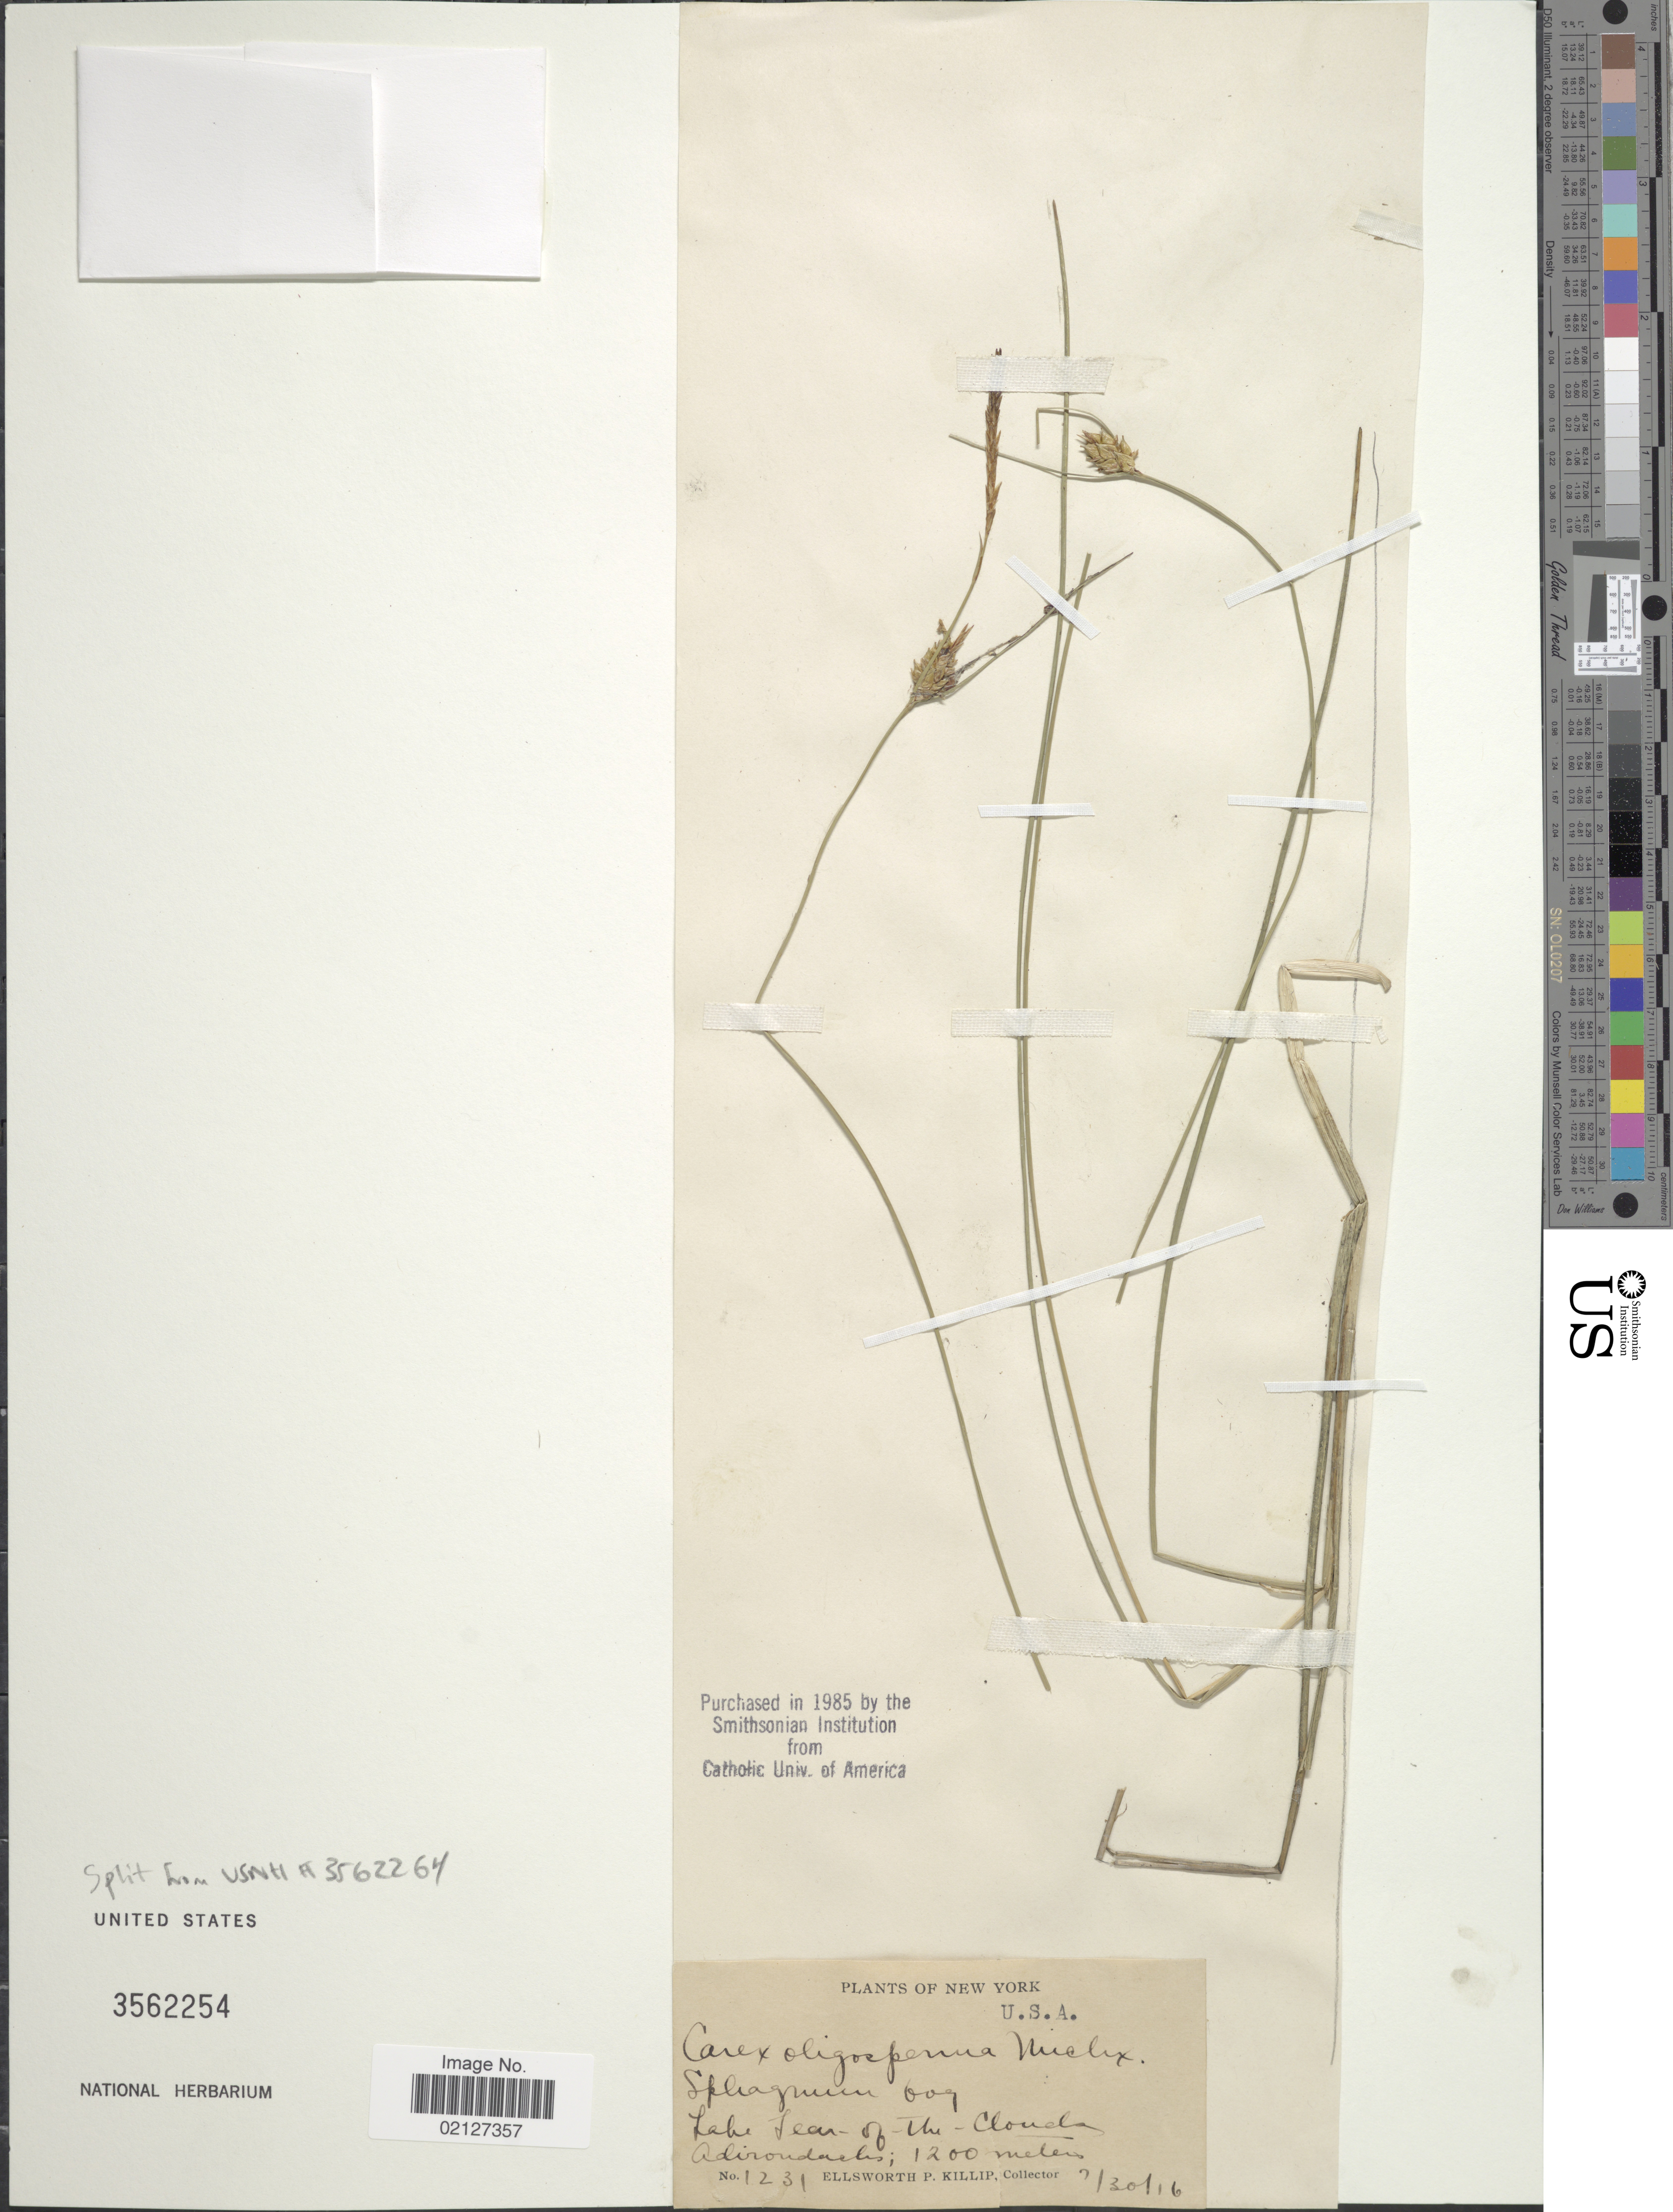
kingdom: Plantae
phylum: Tracheophyta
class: Liliopsida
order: Poales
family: Cyperaceae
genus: Carex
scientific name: Carex oligosperma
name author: Michx.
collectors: E. P. Killip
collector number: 1231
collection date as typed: Transcribed d/m/y: 30/7/16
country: United States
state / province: New York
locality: Lake Tear-Of-The-Clouds, Adirondacks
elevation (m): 1200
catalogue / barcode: US 3562254